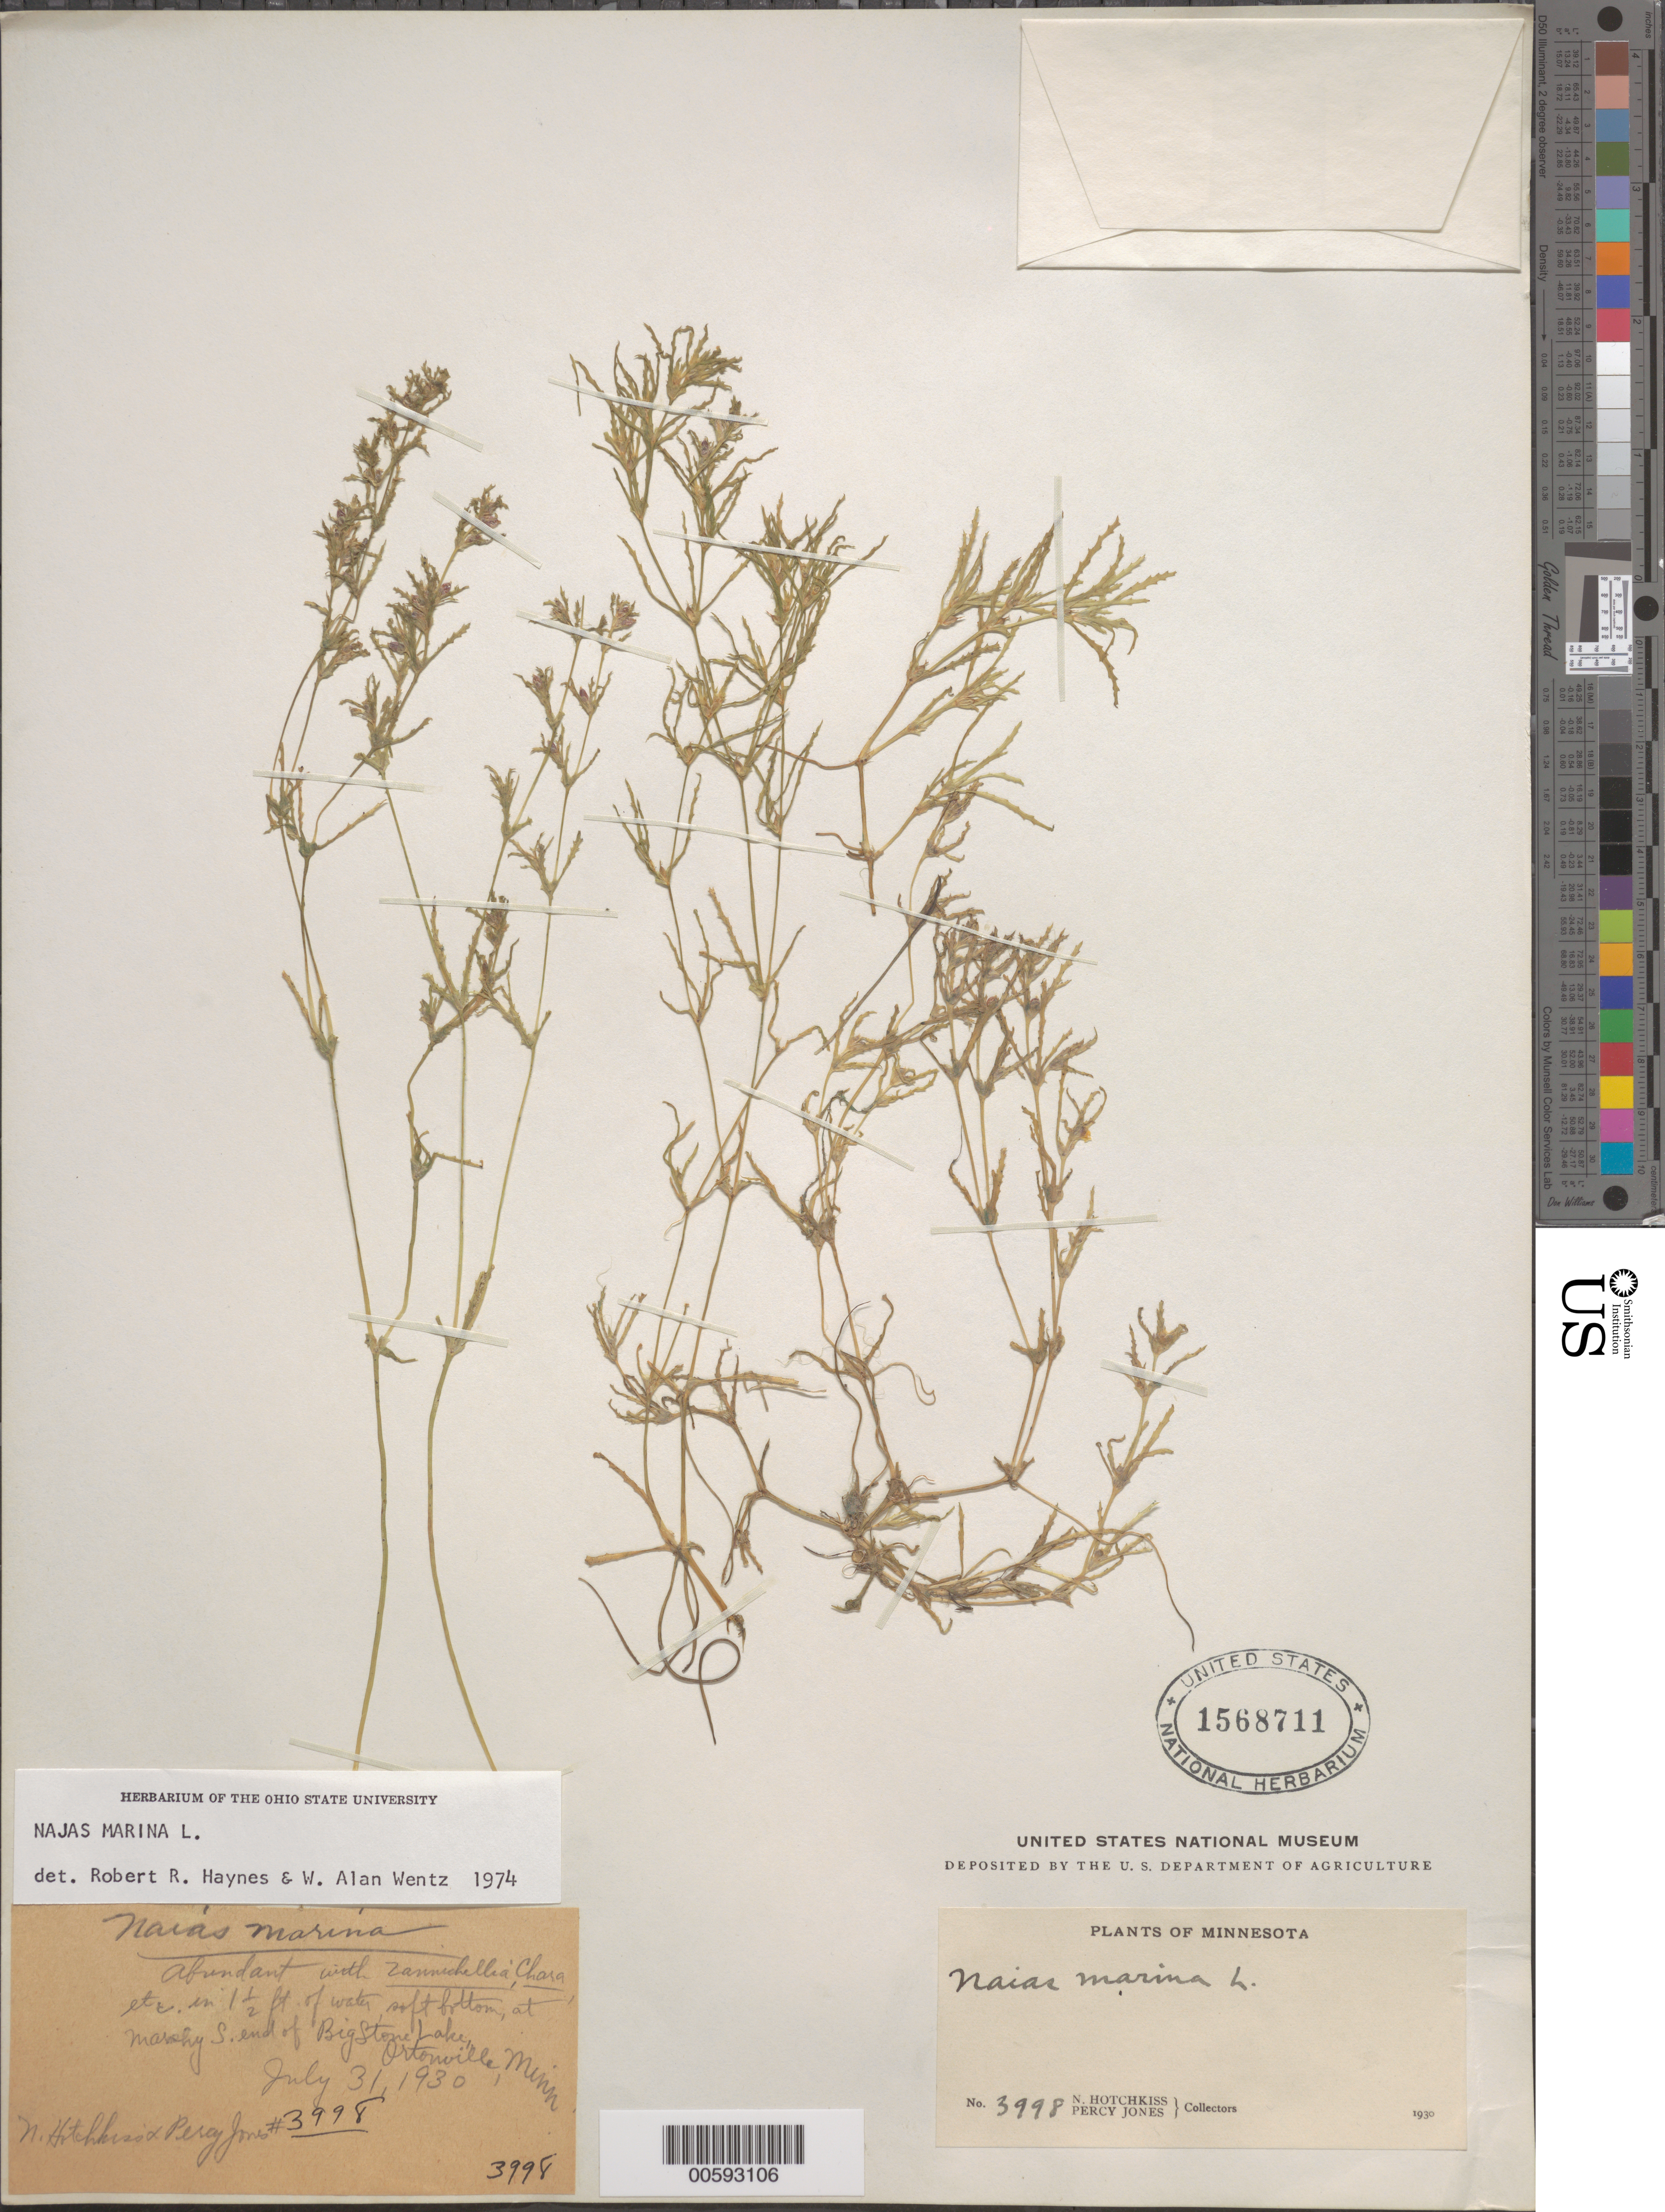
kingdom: Plantae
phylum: Tracheophyta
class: Liliopsida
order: Alismatales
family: Hydrocharitaceae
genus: Najas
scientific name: Najas marina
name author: L.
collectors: N. Hotchkiss & P. Jones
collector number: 3998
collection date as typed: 31 Jul 1930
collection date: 1930-07-31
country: United States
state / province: Minnesota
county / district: Big Stone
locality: S end of Big Stone Lake, Ortonville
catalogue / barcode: US 1568711